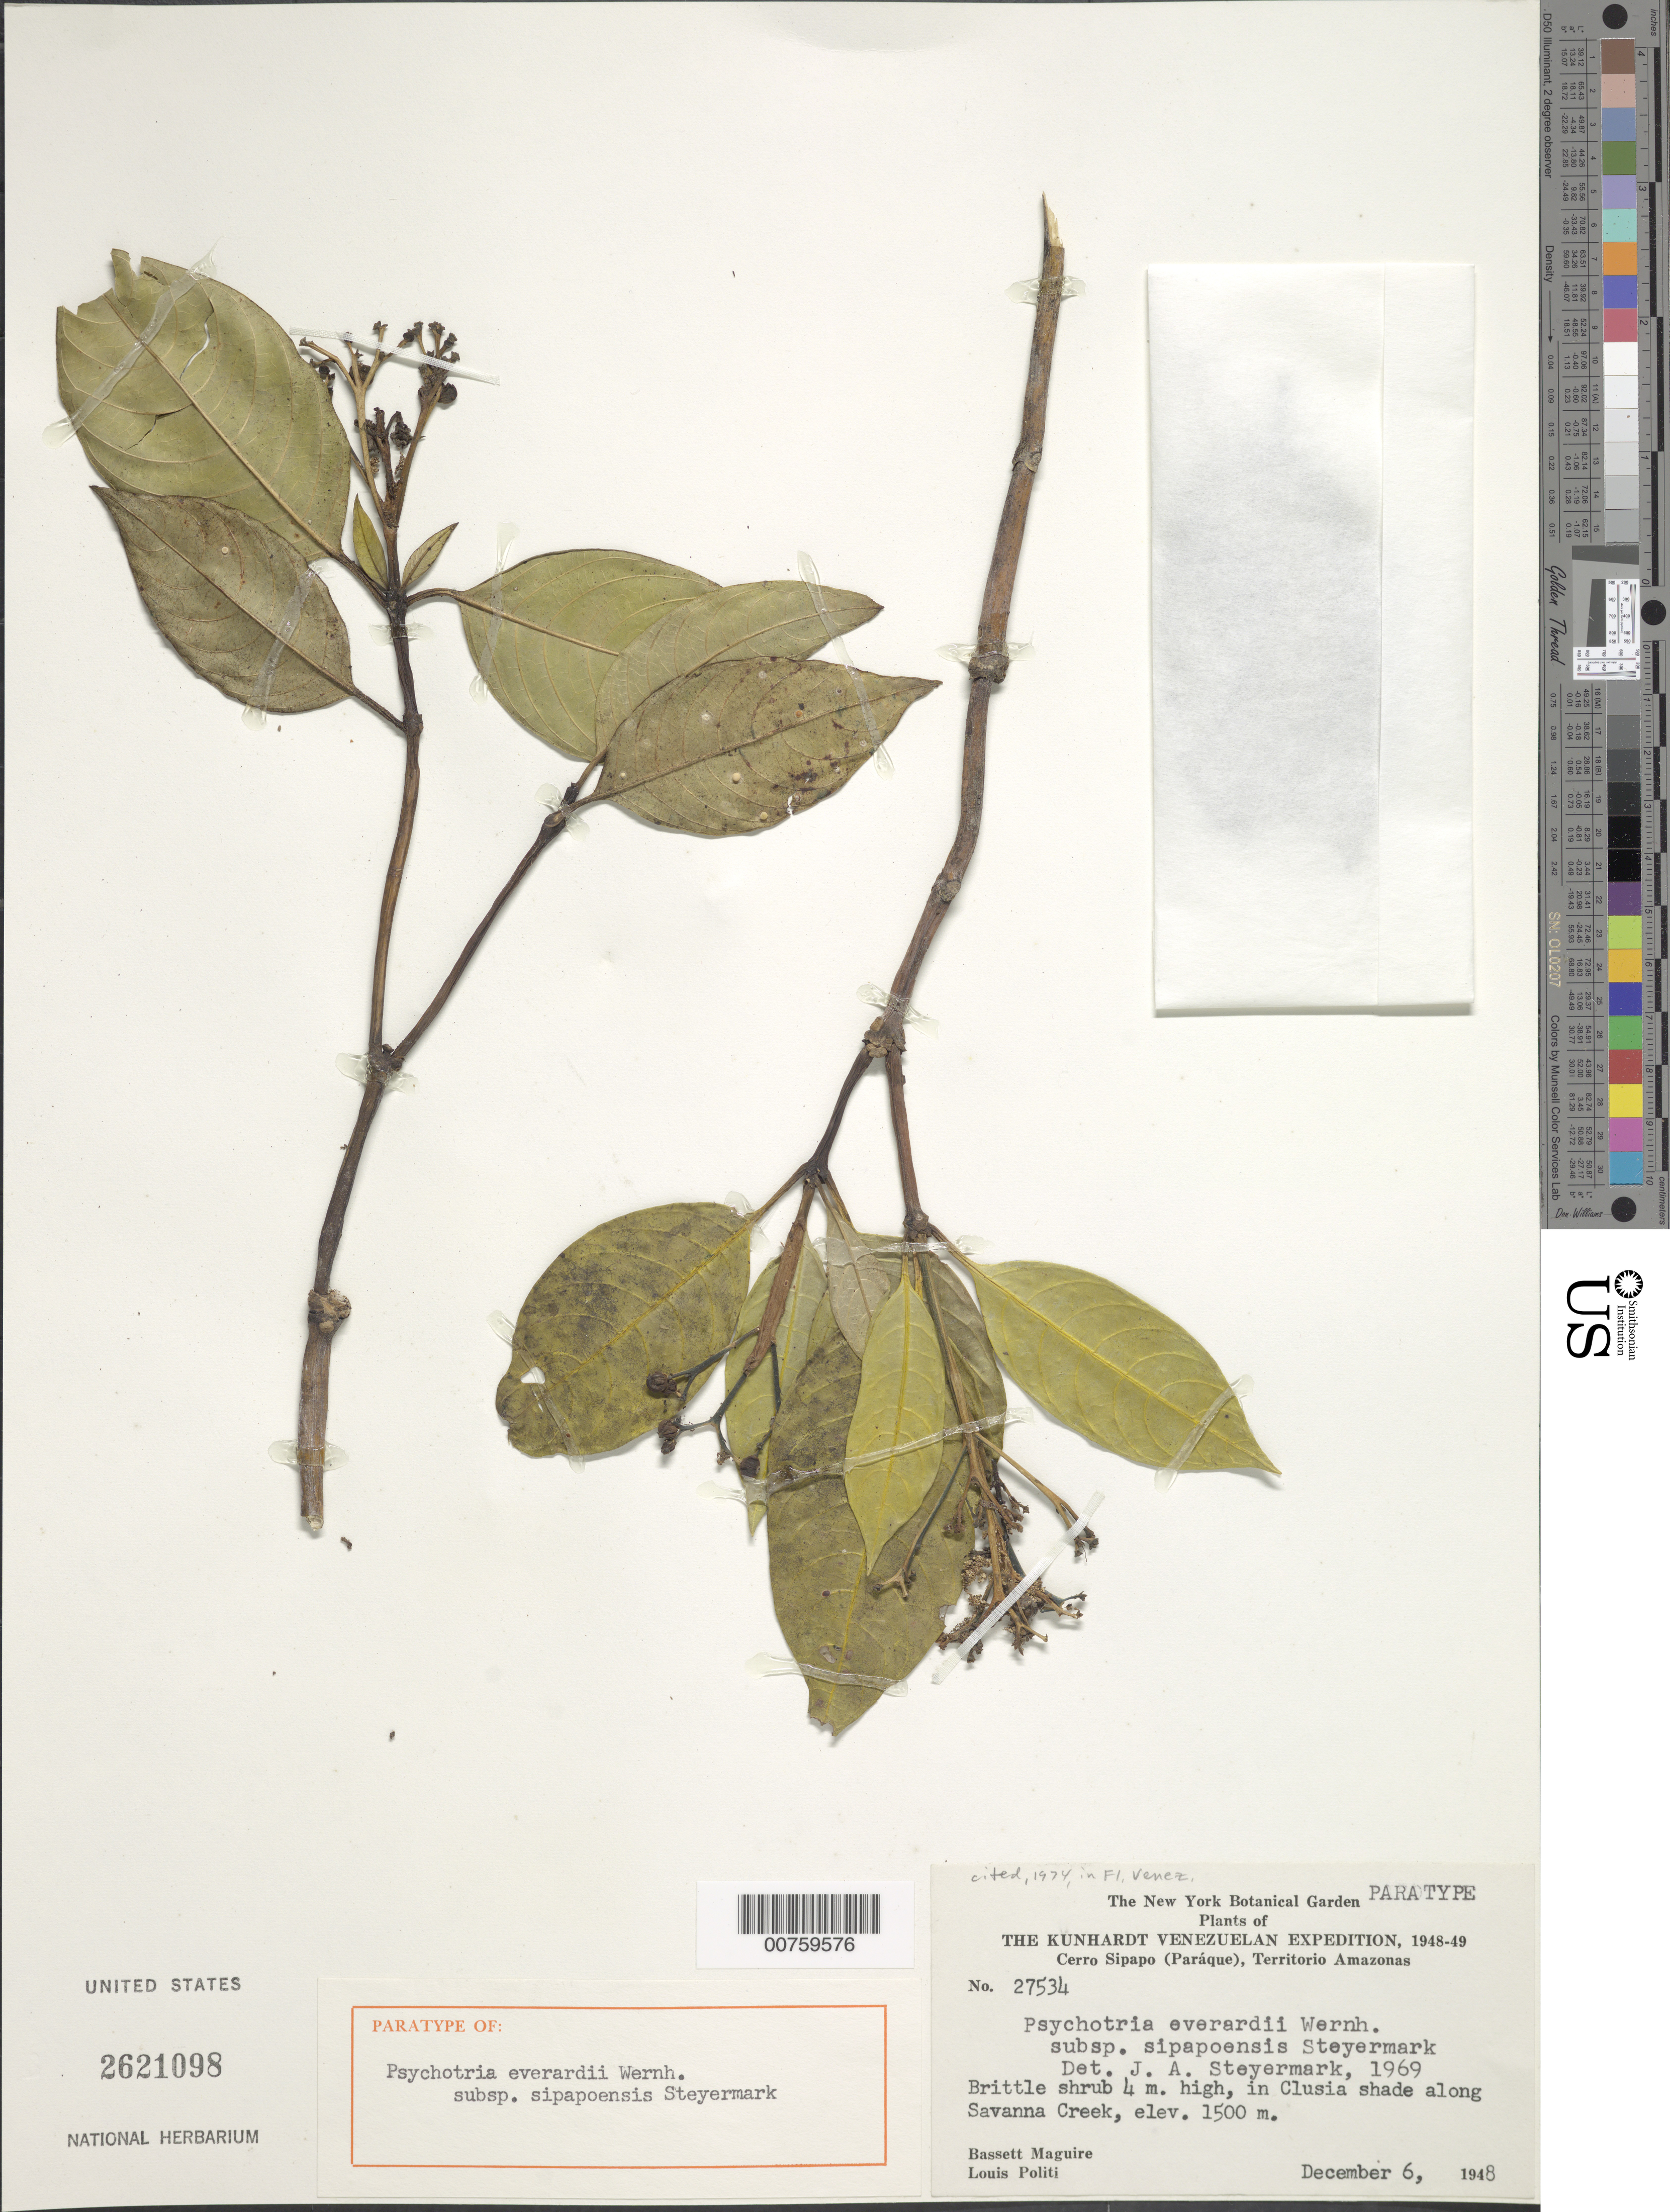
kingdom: Plantae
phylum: Tracheophyta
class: Magnoliopsida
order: Gentianales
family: Rubiaceae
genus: Psychotria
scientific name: Psychotria everardii subsp. sipapoensis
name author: Steyerm.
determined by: Steyermark, Julian A., (VEN)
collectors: B. Maguire & L. Politi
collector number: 27534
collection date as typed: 6-Dec-48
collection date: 1948-12-06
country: Venezuela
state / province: Amazonas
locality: Cerro Sipapo (Paráque), Savanna Creek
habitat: Clusia shade along creek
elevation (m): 1500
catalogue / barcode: US 2621098